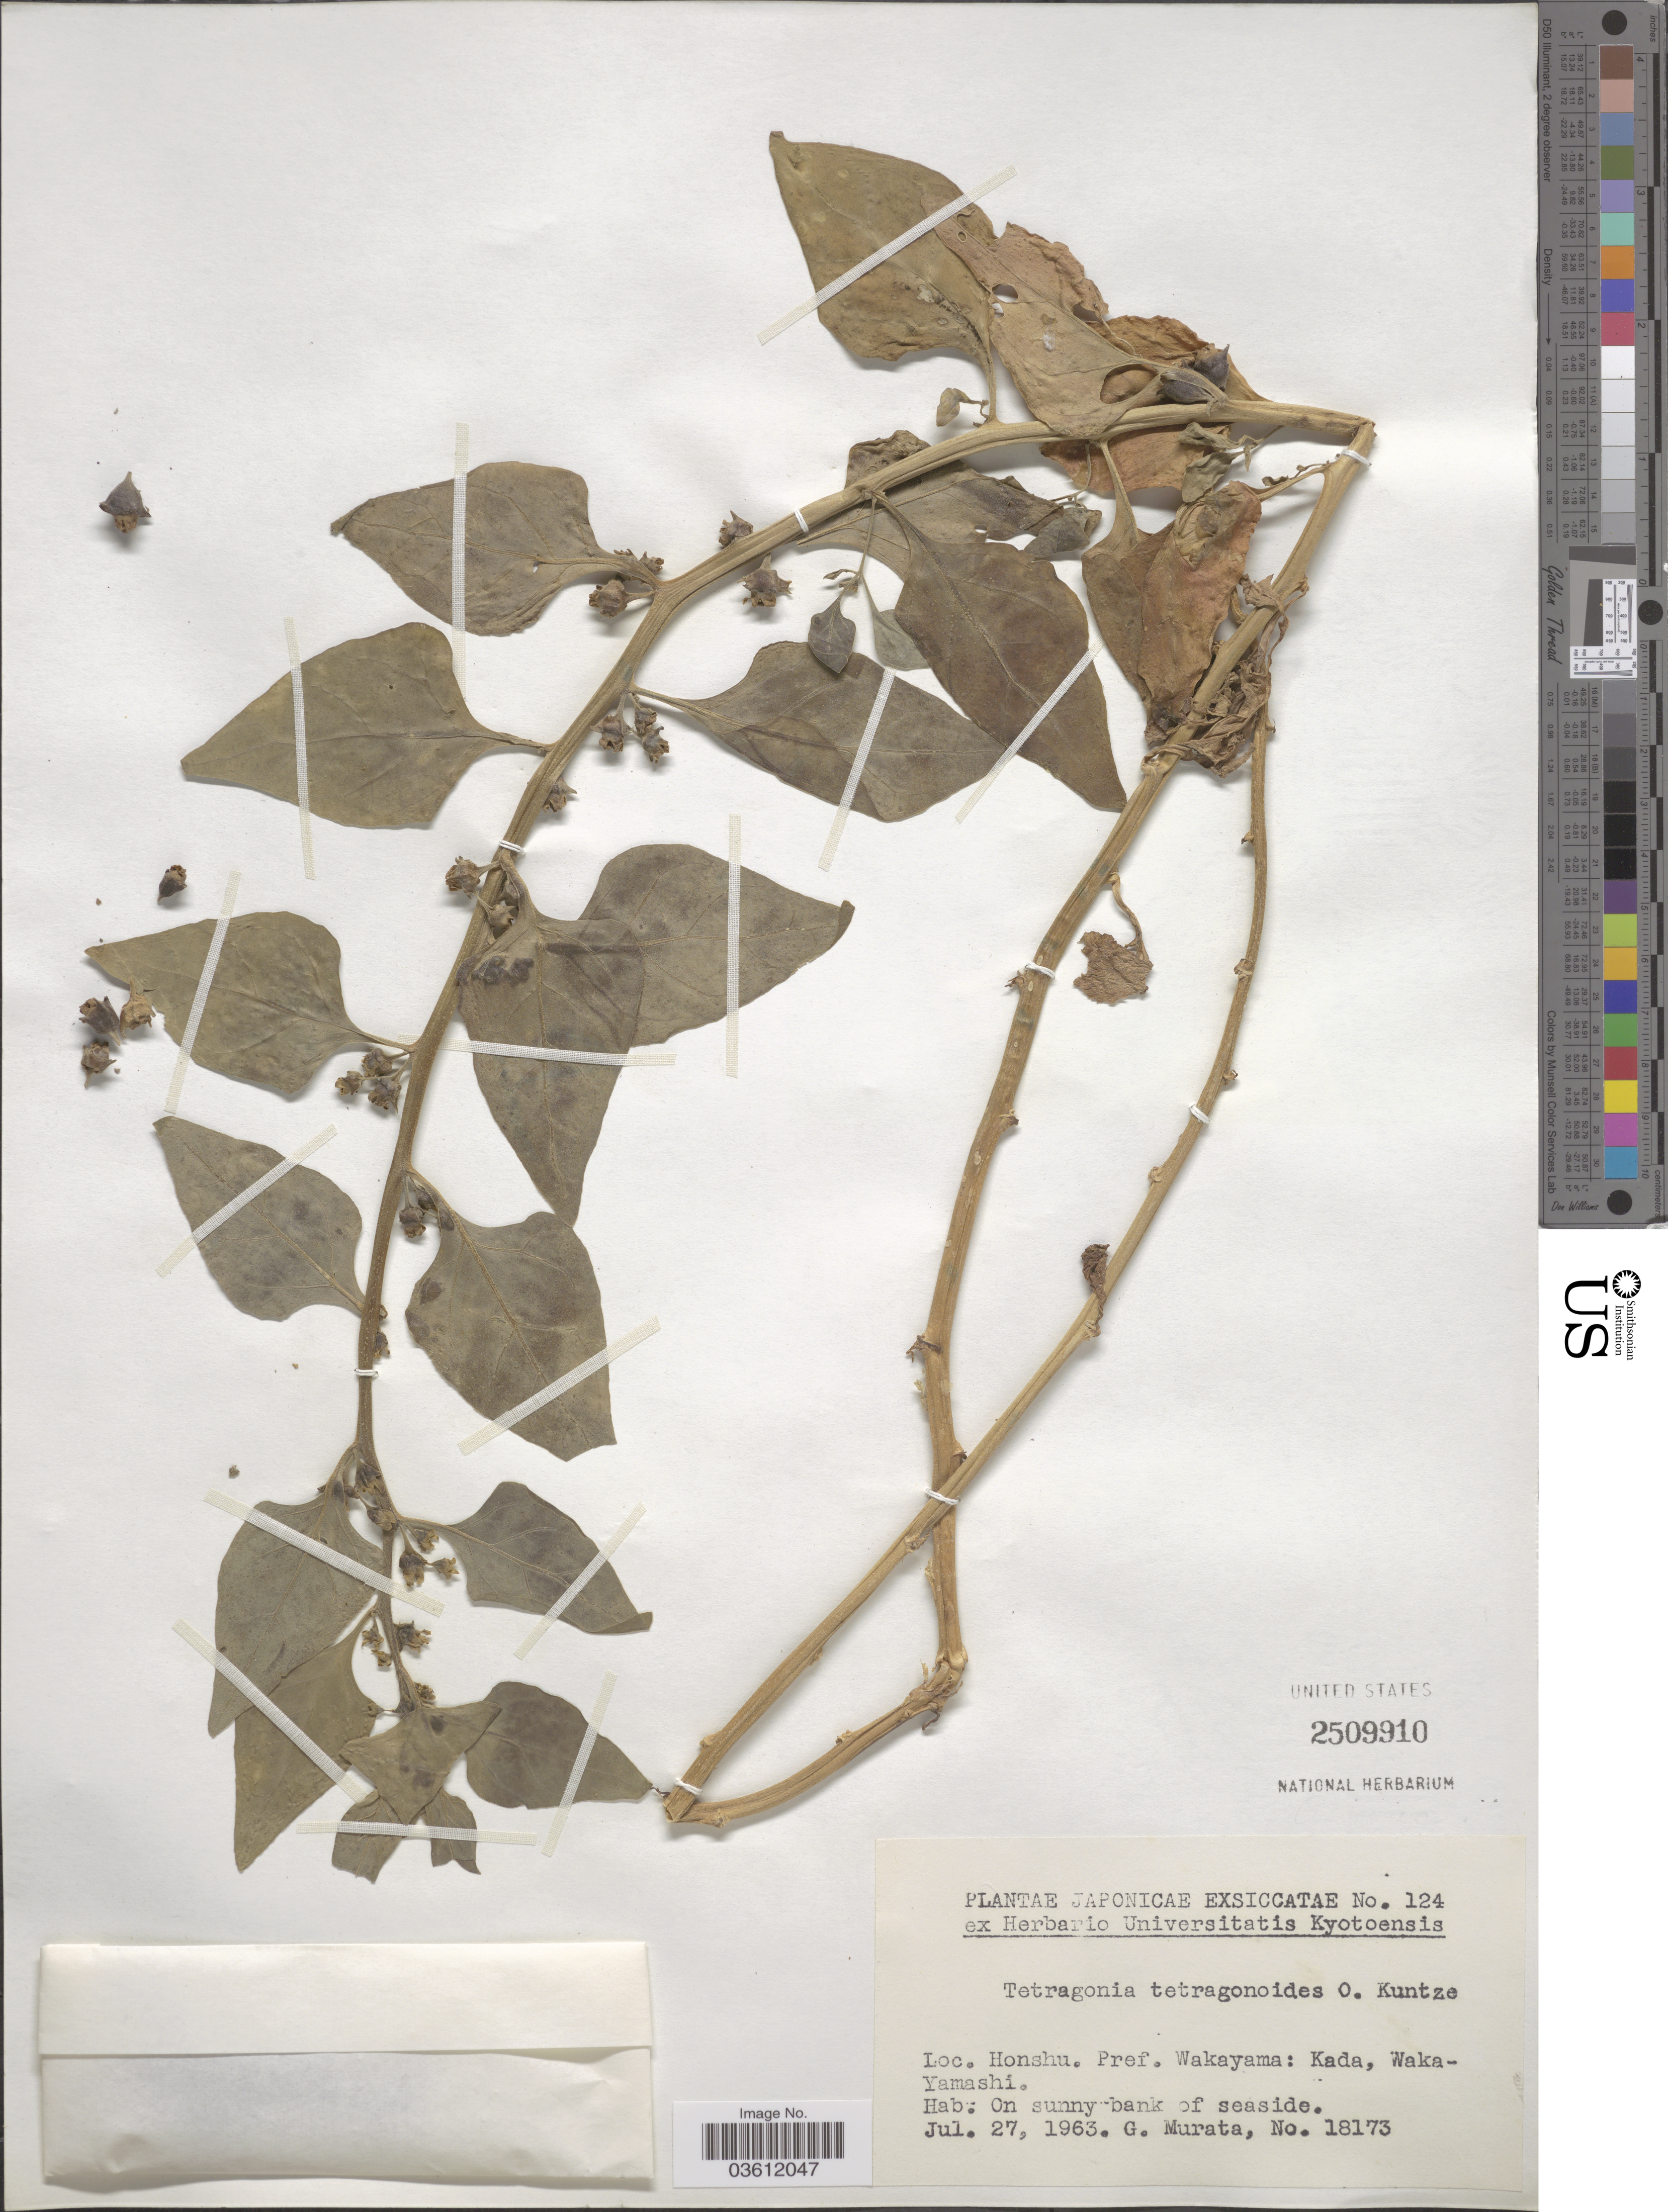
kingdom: Plantae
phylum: Tracheophyta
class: Magnoliopsida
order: Caryophyllales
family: Aizoaceae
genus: Tetragonia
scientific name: Tetragonia tetragonoides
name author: (Pall.) Kuntze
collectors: G. Murata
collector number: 18173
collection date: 1963-07-27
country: Japan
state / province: Wakayama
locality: Honshu. Pref. Wakayama: Kada, Waka-Yamashi.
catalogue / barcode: US 2509910